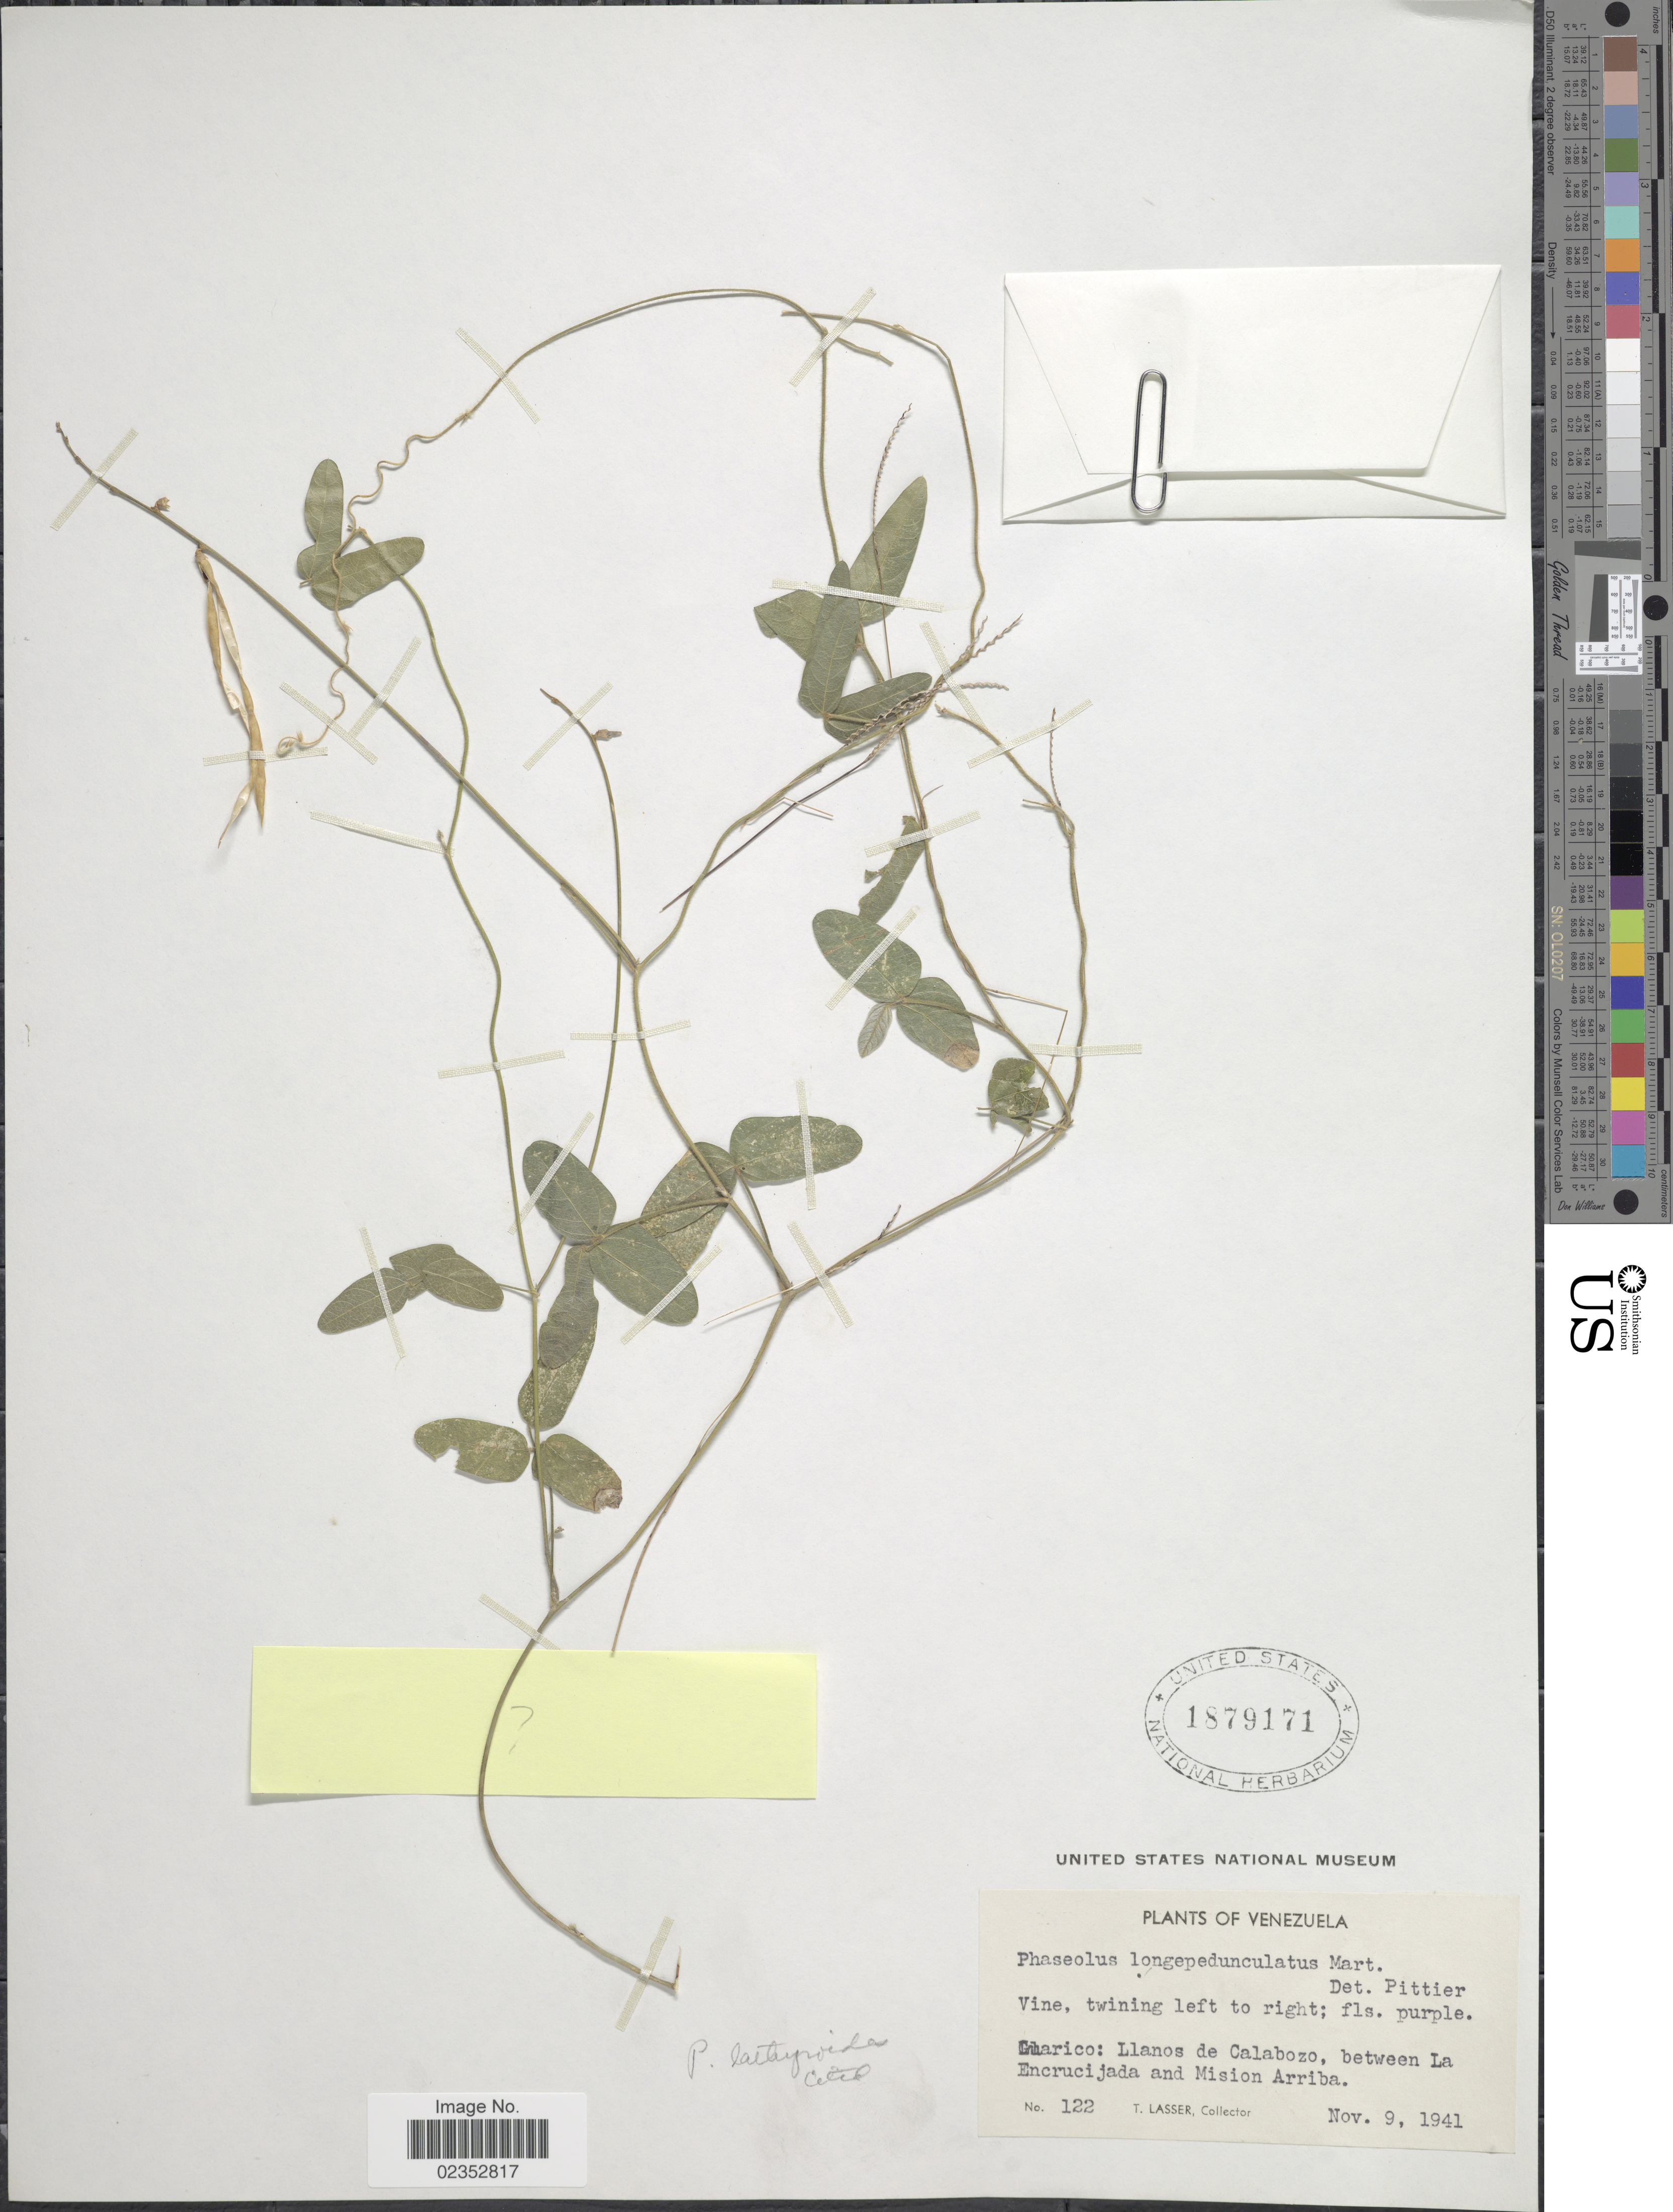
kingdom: Plantae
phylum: Tracheophyta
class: Magnoliopsida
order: Fabales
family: Fabaceae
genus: Macroptilium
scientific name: Macroptilium gracile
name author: (Poepp. ex Benth.) Urb.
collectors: T. Lasser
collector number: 122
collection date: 1941-11-09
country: Venezuela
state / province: Guárico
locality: Llanos de Calabozo, between La Encrucijada and Mision Arriba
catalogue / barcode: US 1879171